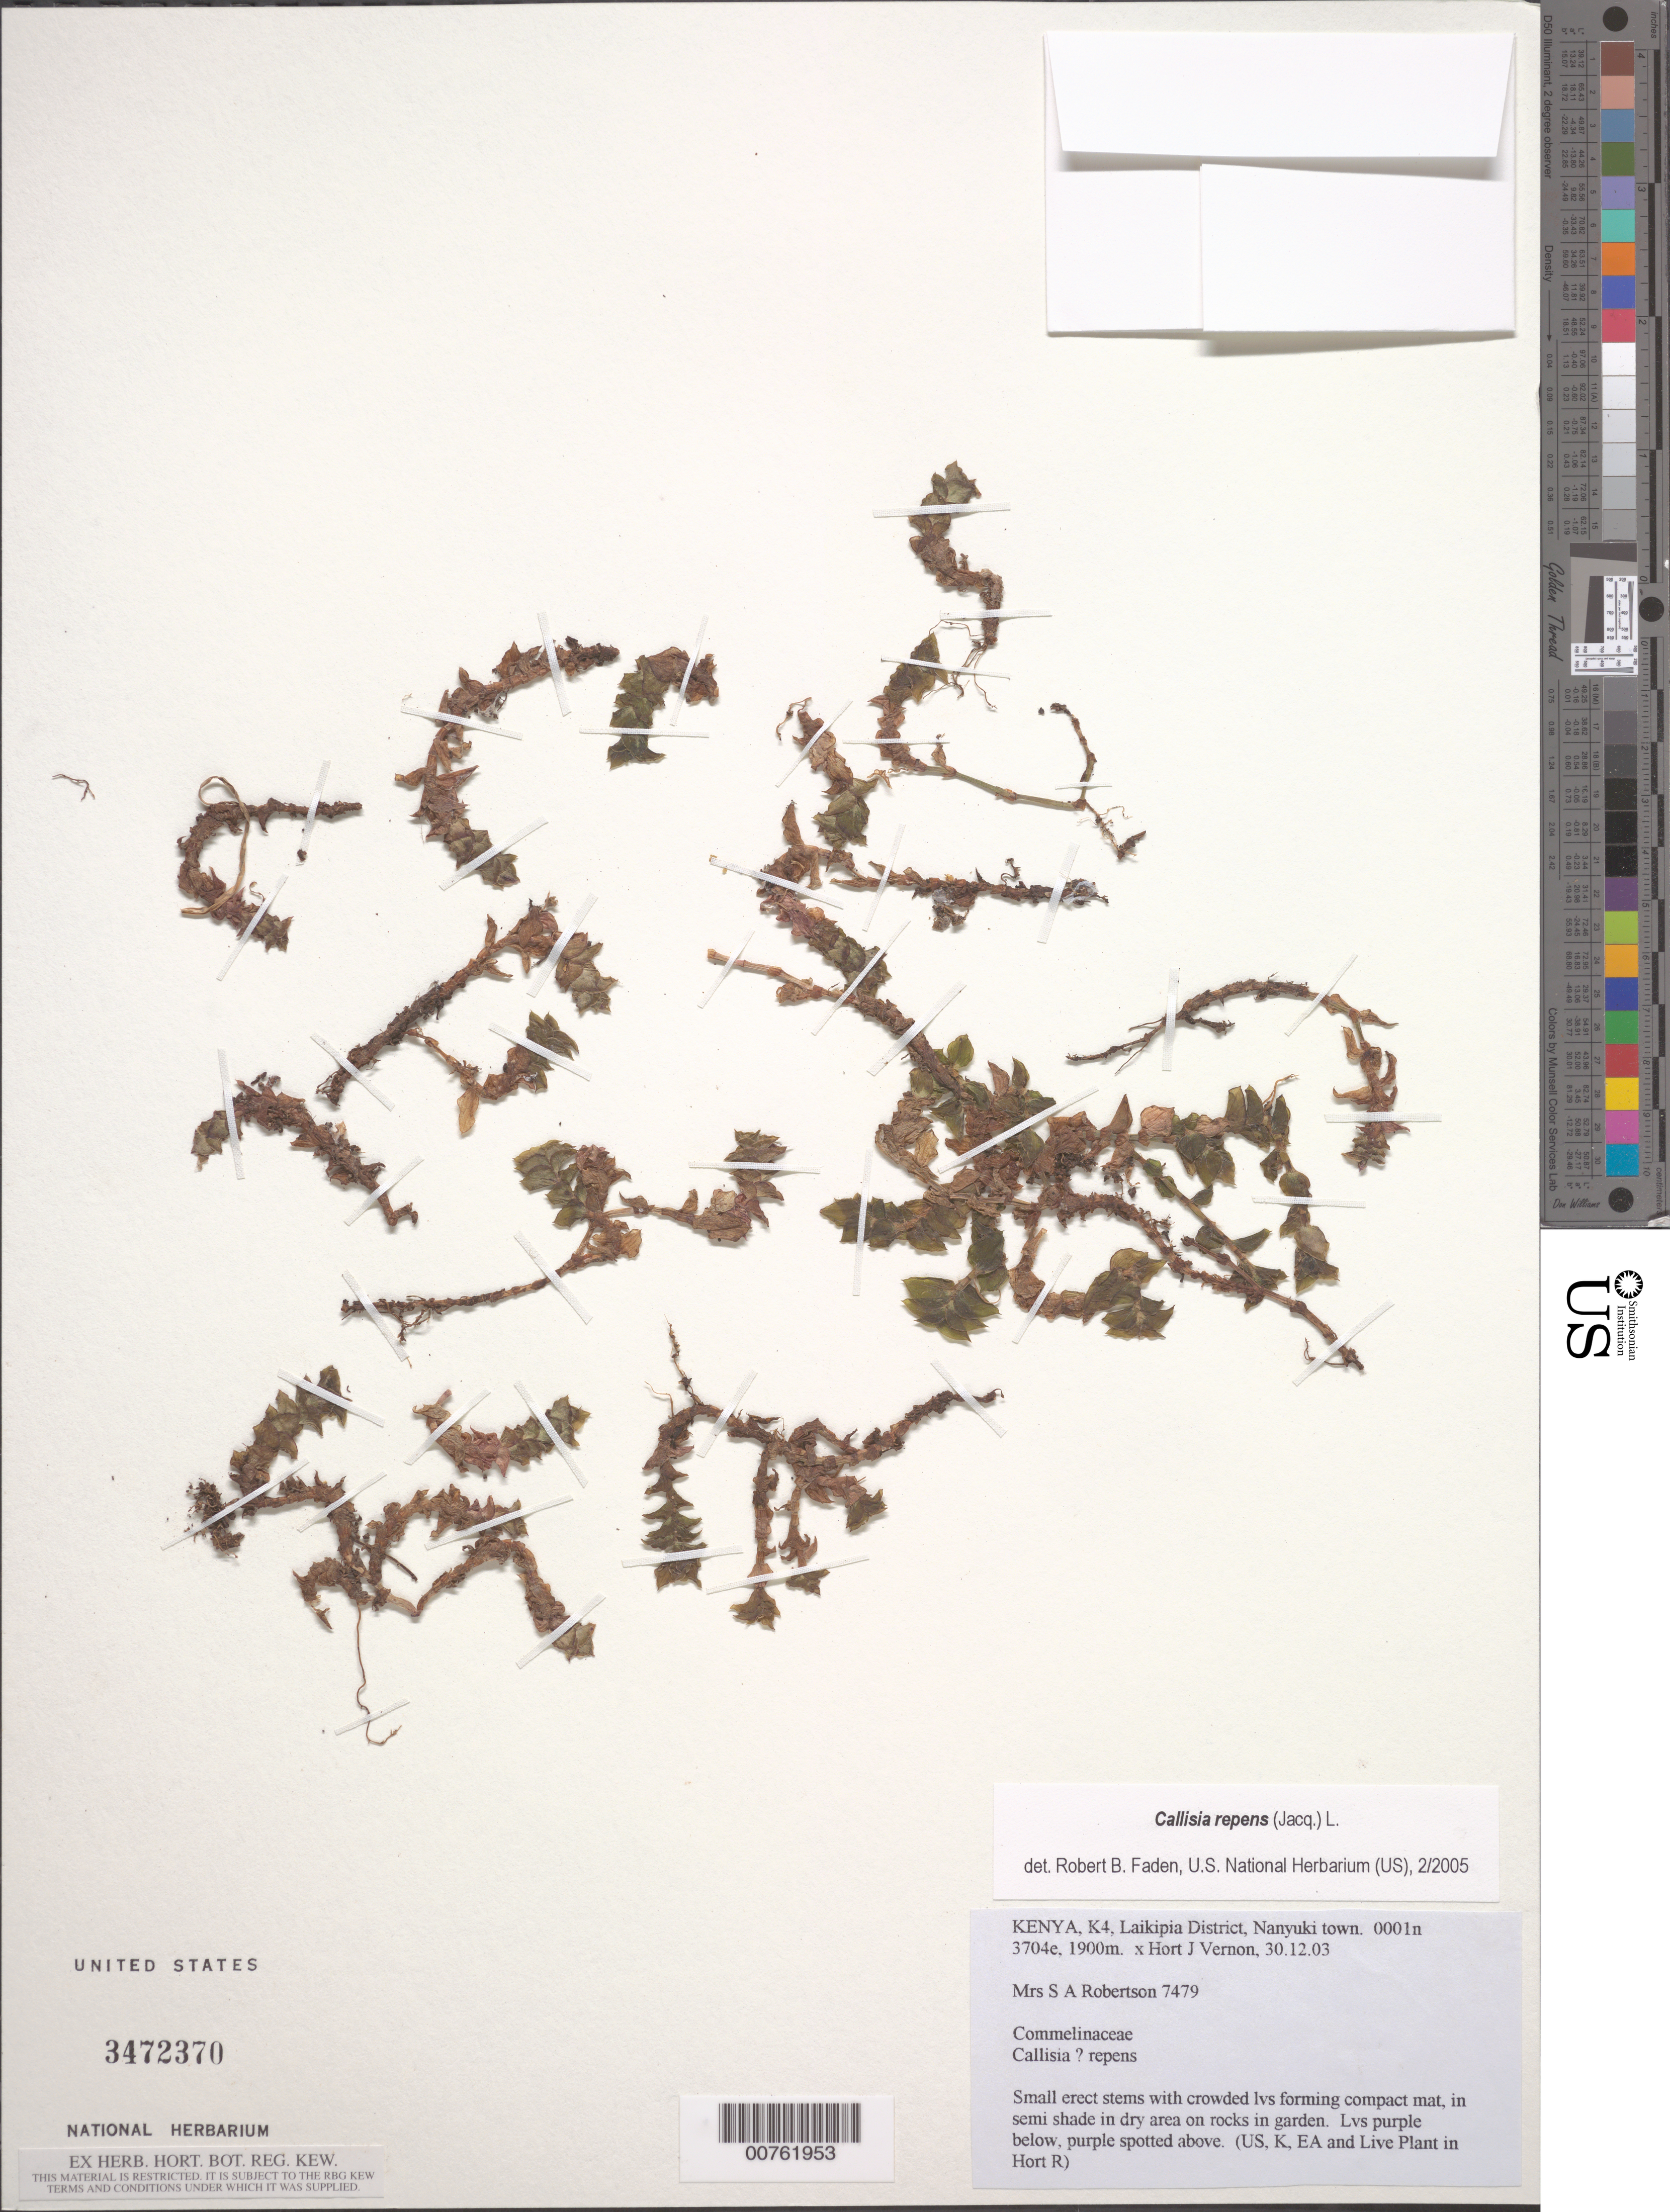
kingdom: Plantae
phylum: Tracheophyta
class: Liliopsida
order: Commelinales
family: Commelinaceae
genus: Callisia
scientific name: Callisia repens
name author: (Jacq.) L.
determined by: Faden, Robert B., (US), Smithsonian Institution - National Museum of Natural History (UNITED STATES)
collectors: S. A. Robertson et al.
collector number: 7479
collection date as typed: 30 Dec 2003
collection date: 2003-12-30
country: Kenya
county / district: Laikipia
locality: K4 Nanyuki town.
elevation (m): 1900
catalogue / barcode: US 3472370